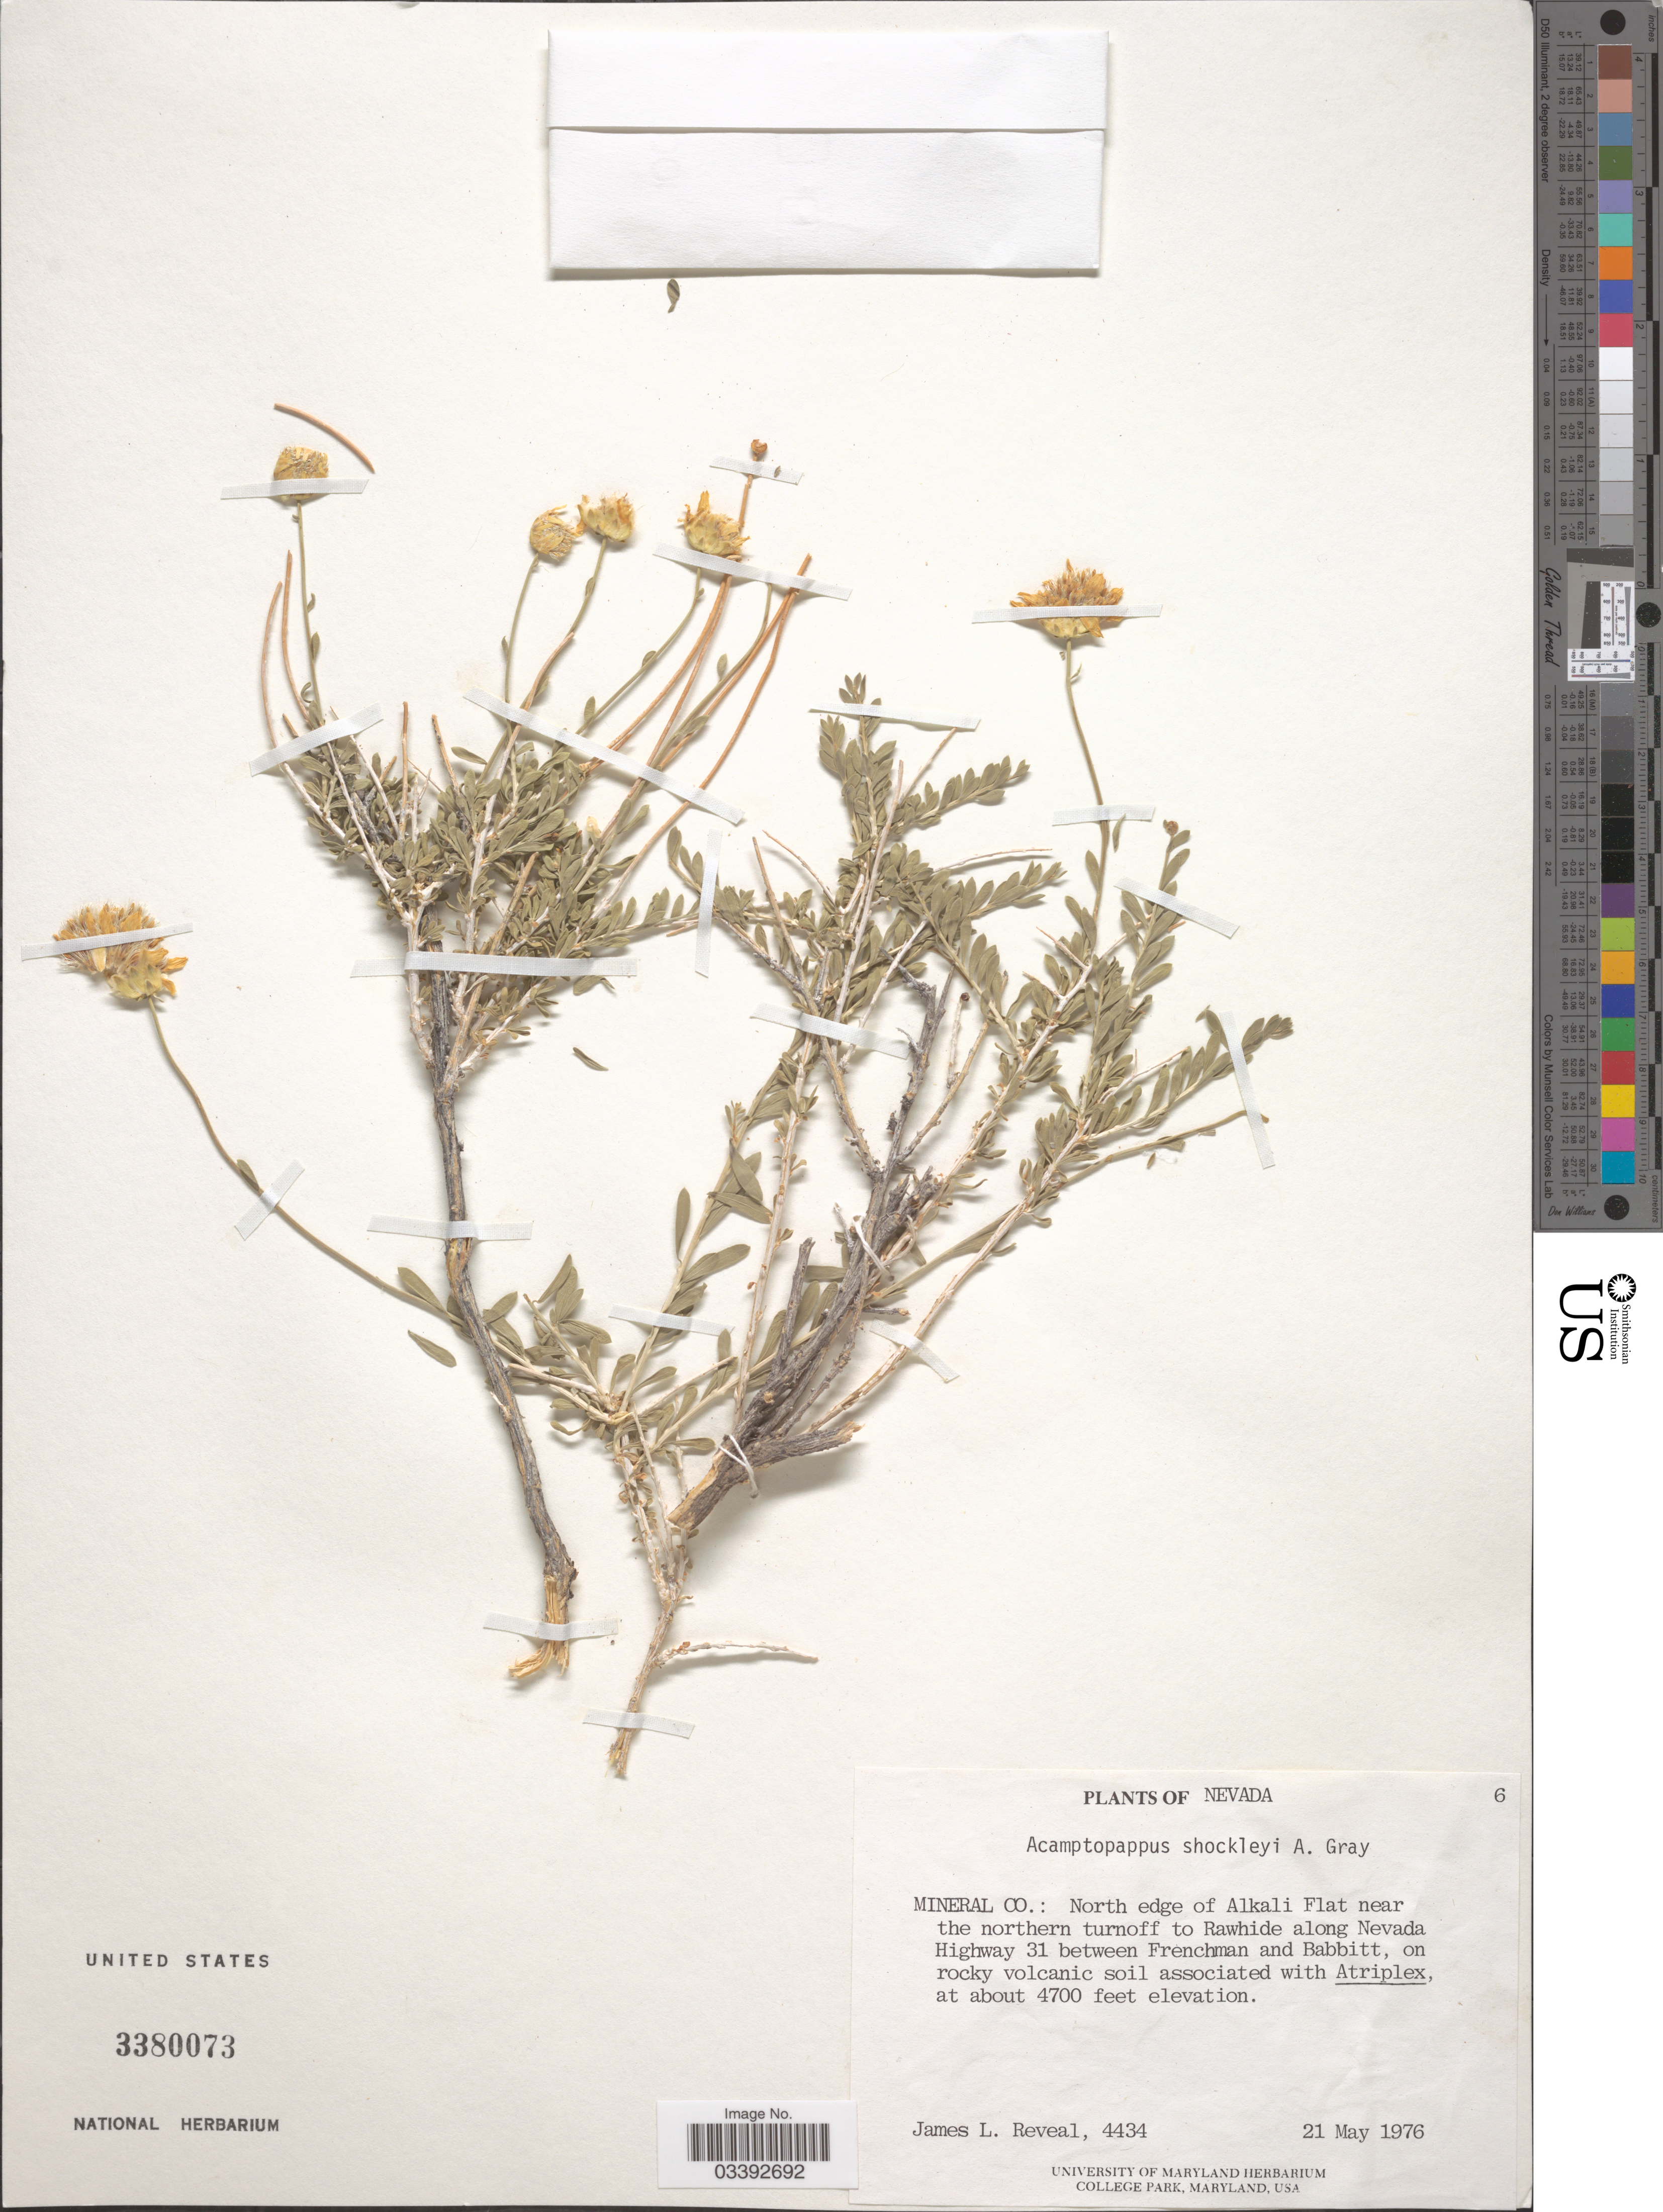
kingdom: Plantae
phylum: Tracheophyta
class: Magnoliopsida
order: Asterales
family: Asteraceae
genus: Acamptopappus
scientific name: Acamptopappus shockleyi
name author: A. Gray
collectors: J. L. Reveal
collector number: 4434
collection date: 1976-05-21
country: United States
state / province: Nevada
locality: Mineral Co.: North edge of Alkali Flat near the northern turnoff to Rawhide along Nevada Highway 31 between Frenchman and Babbitt.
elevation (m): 1433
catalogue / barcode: US 3380073